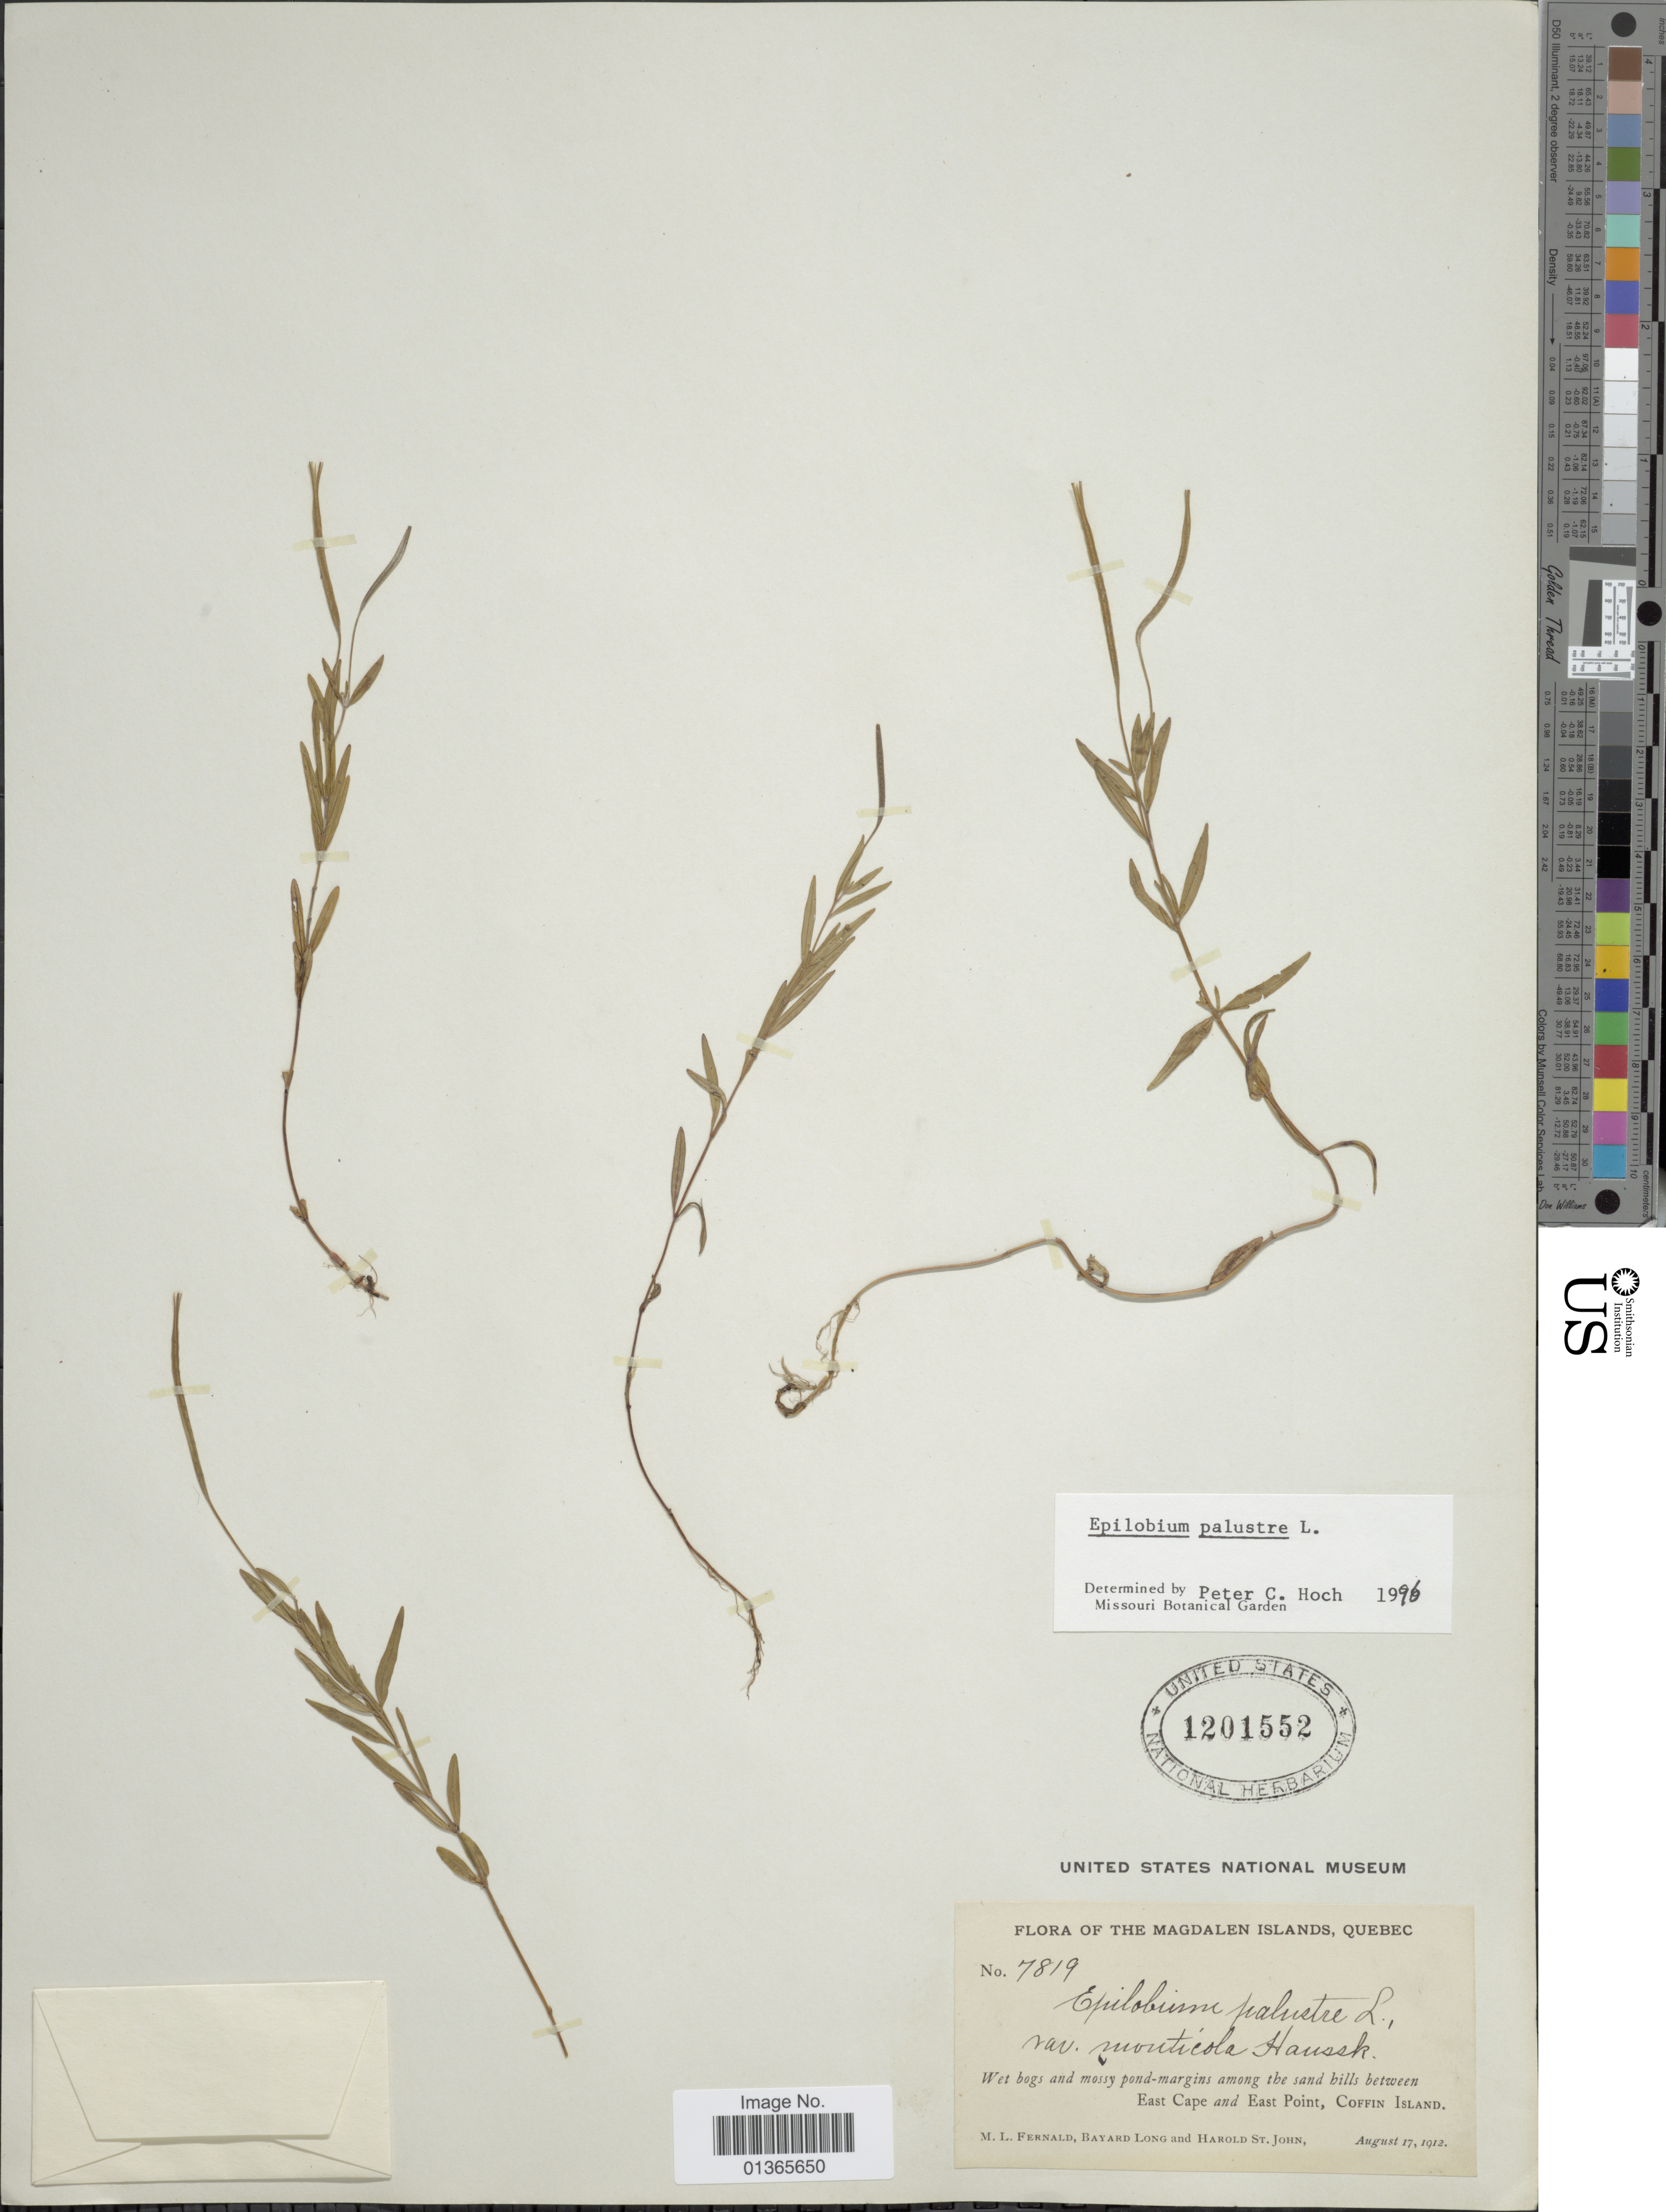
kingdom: Plantae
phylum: Tracheophyta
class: Magnoliopsida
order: Myrtales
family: Onagraceae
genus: Epilobium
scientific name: Epilobium palustre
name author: L.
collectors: M. L. Fernald, B. Long & H. St. John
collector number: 7819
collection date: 1912-08-17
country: Canada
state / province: Quebec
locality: Magdalen Islands. Wet bogs and mossy pond-margins among the sand bills between East Cape and East Point, Coffin Island.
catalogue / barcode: US 1201552